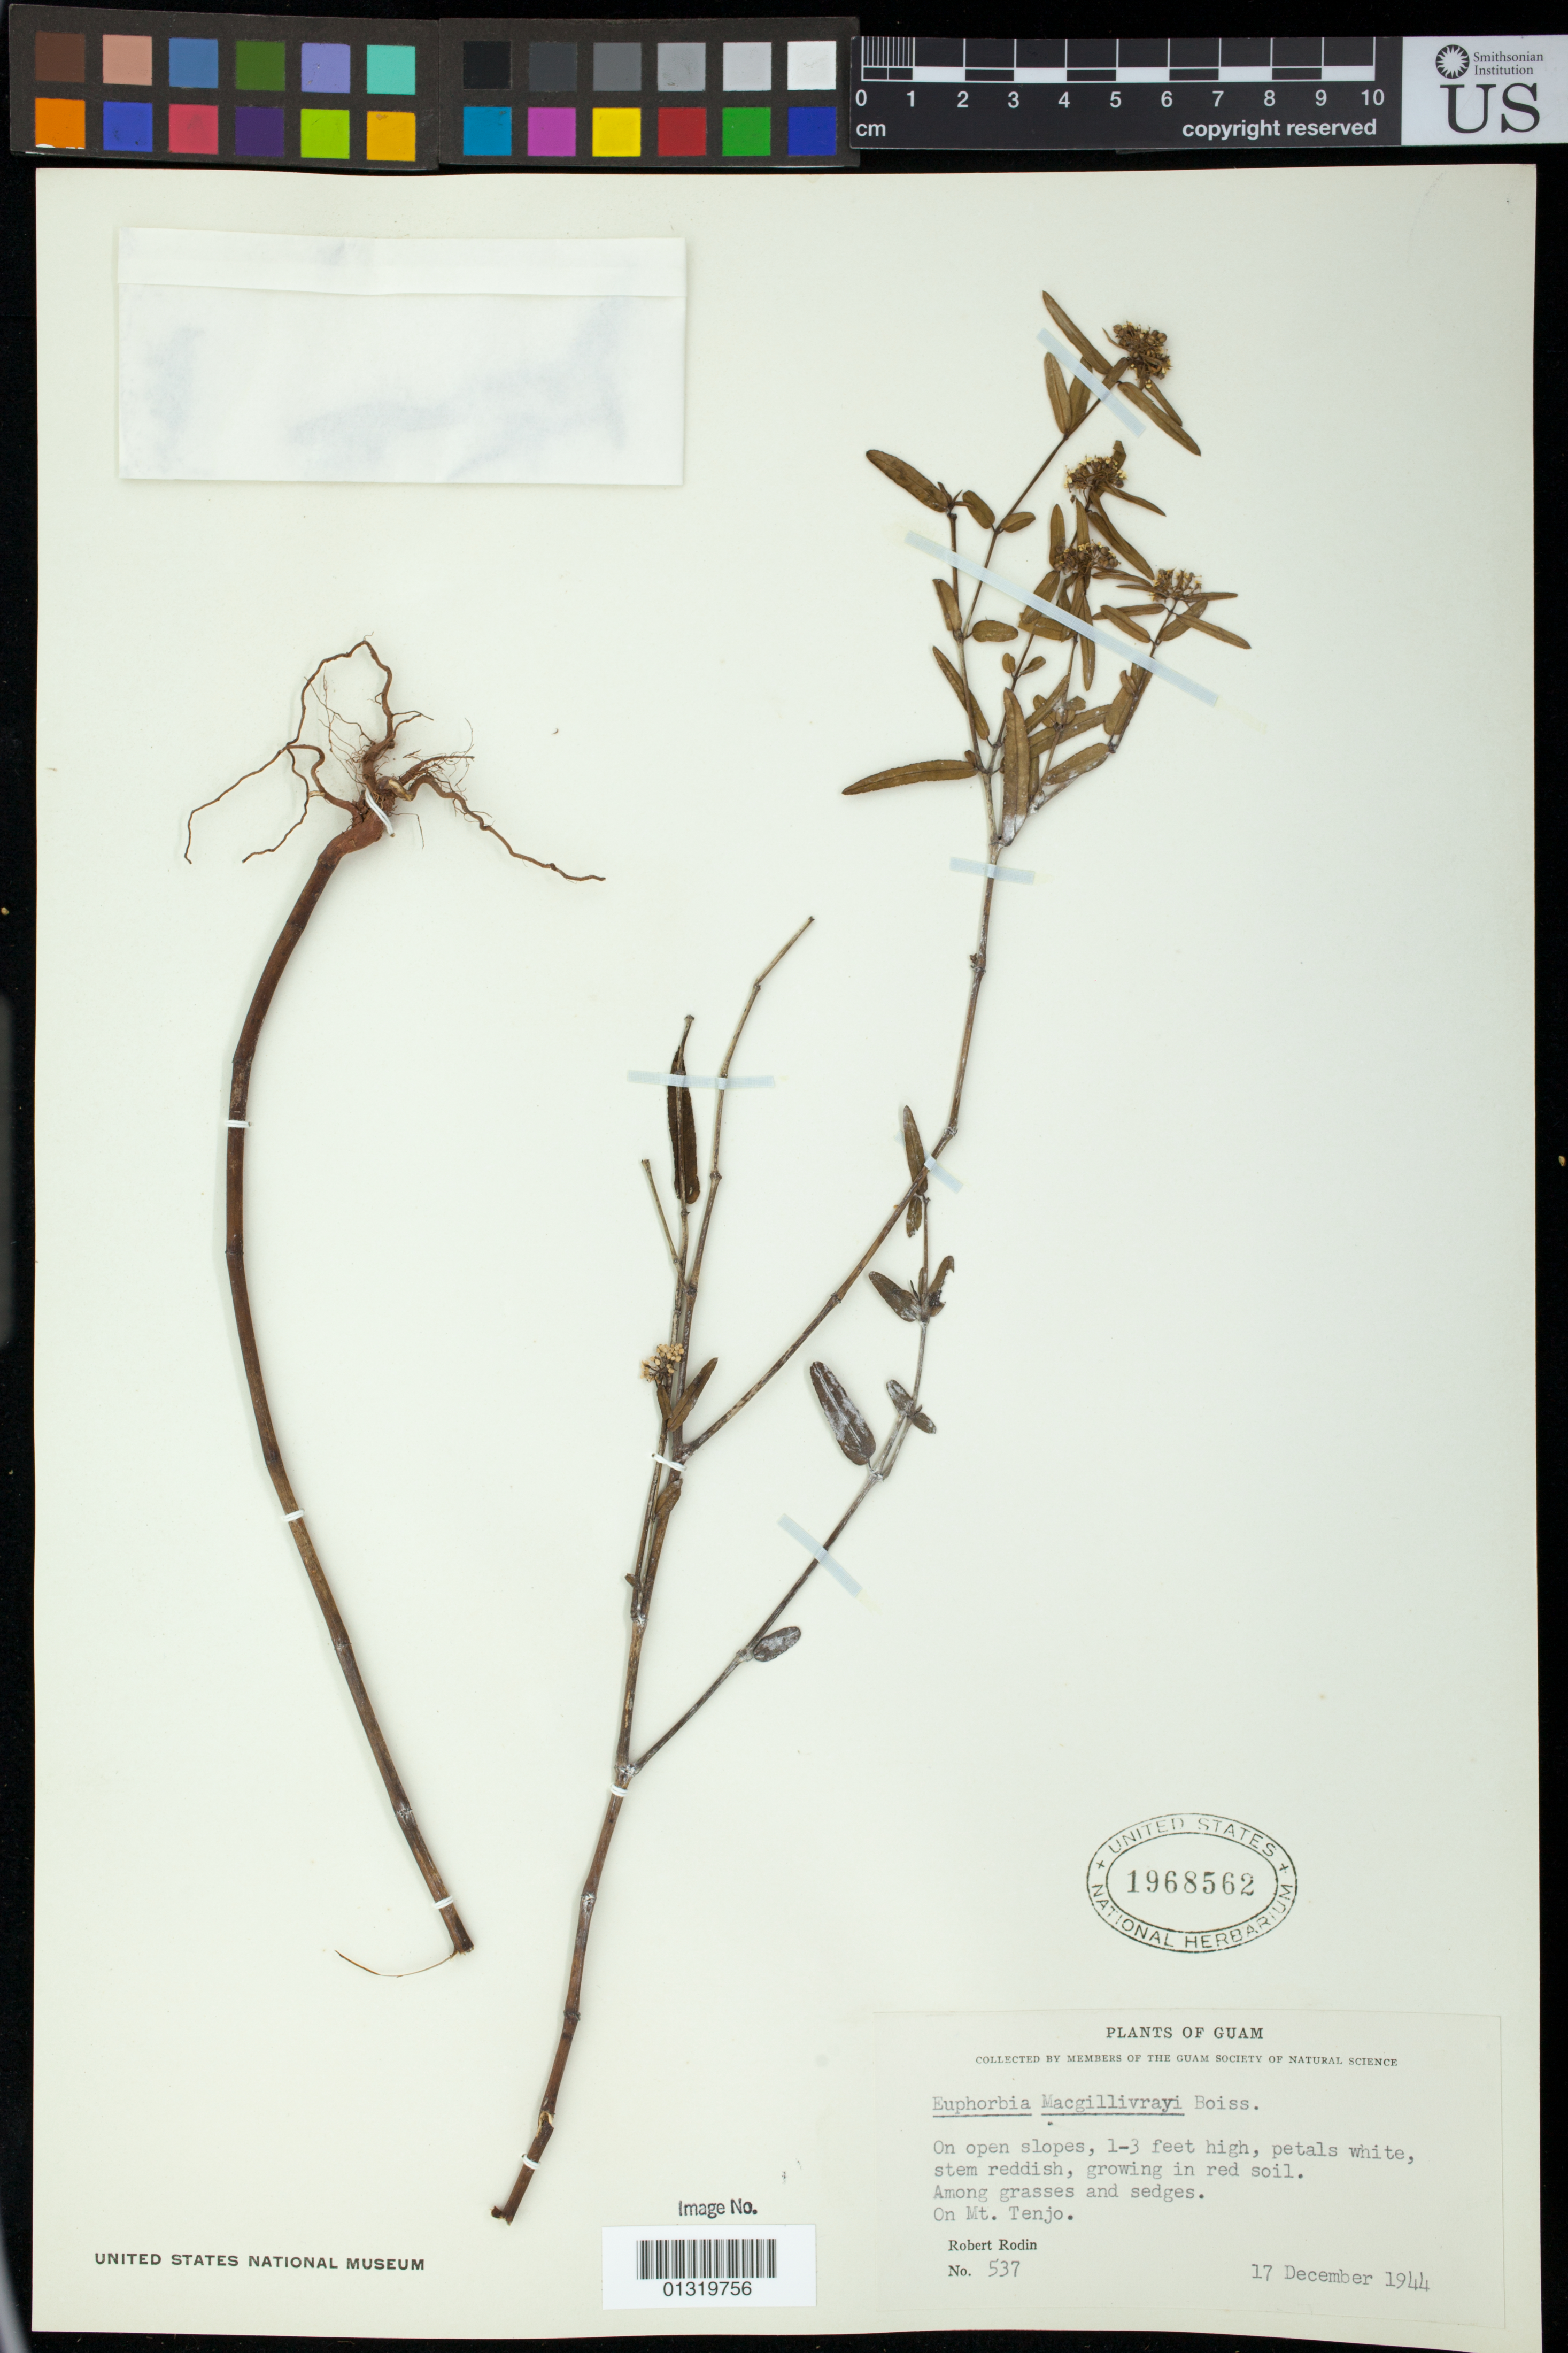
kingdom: Plantae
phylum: Tracheophyta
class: Magnoliopsida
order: Malpighiales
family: Euphorbiaceae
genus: Euphorbia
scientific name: Euphorbia bifida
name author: Hook. & Arn.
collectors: R. Rodin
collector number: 537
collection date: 1944-12-17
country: Guam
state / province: Piti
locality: Mt. Tenjo.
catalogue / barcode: US 1968562